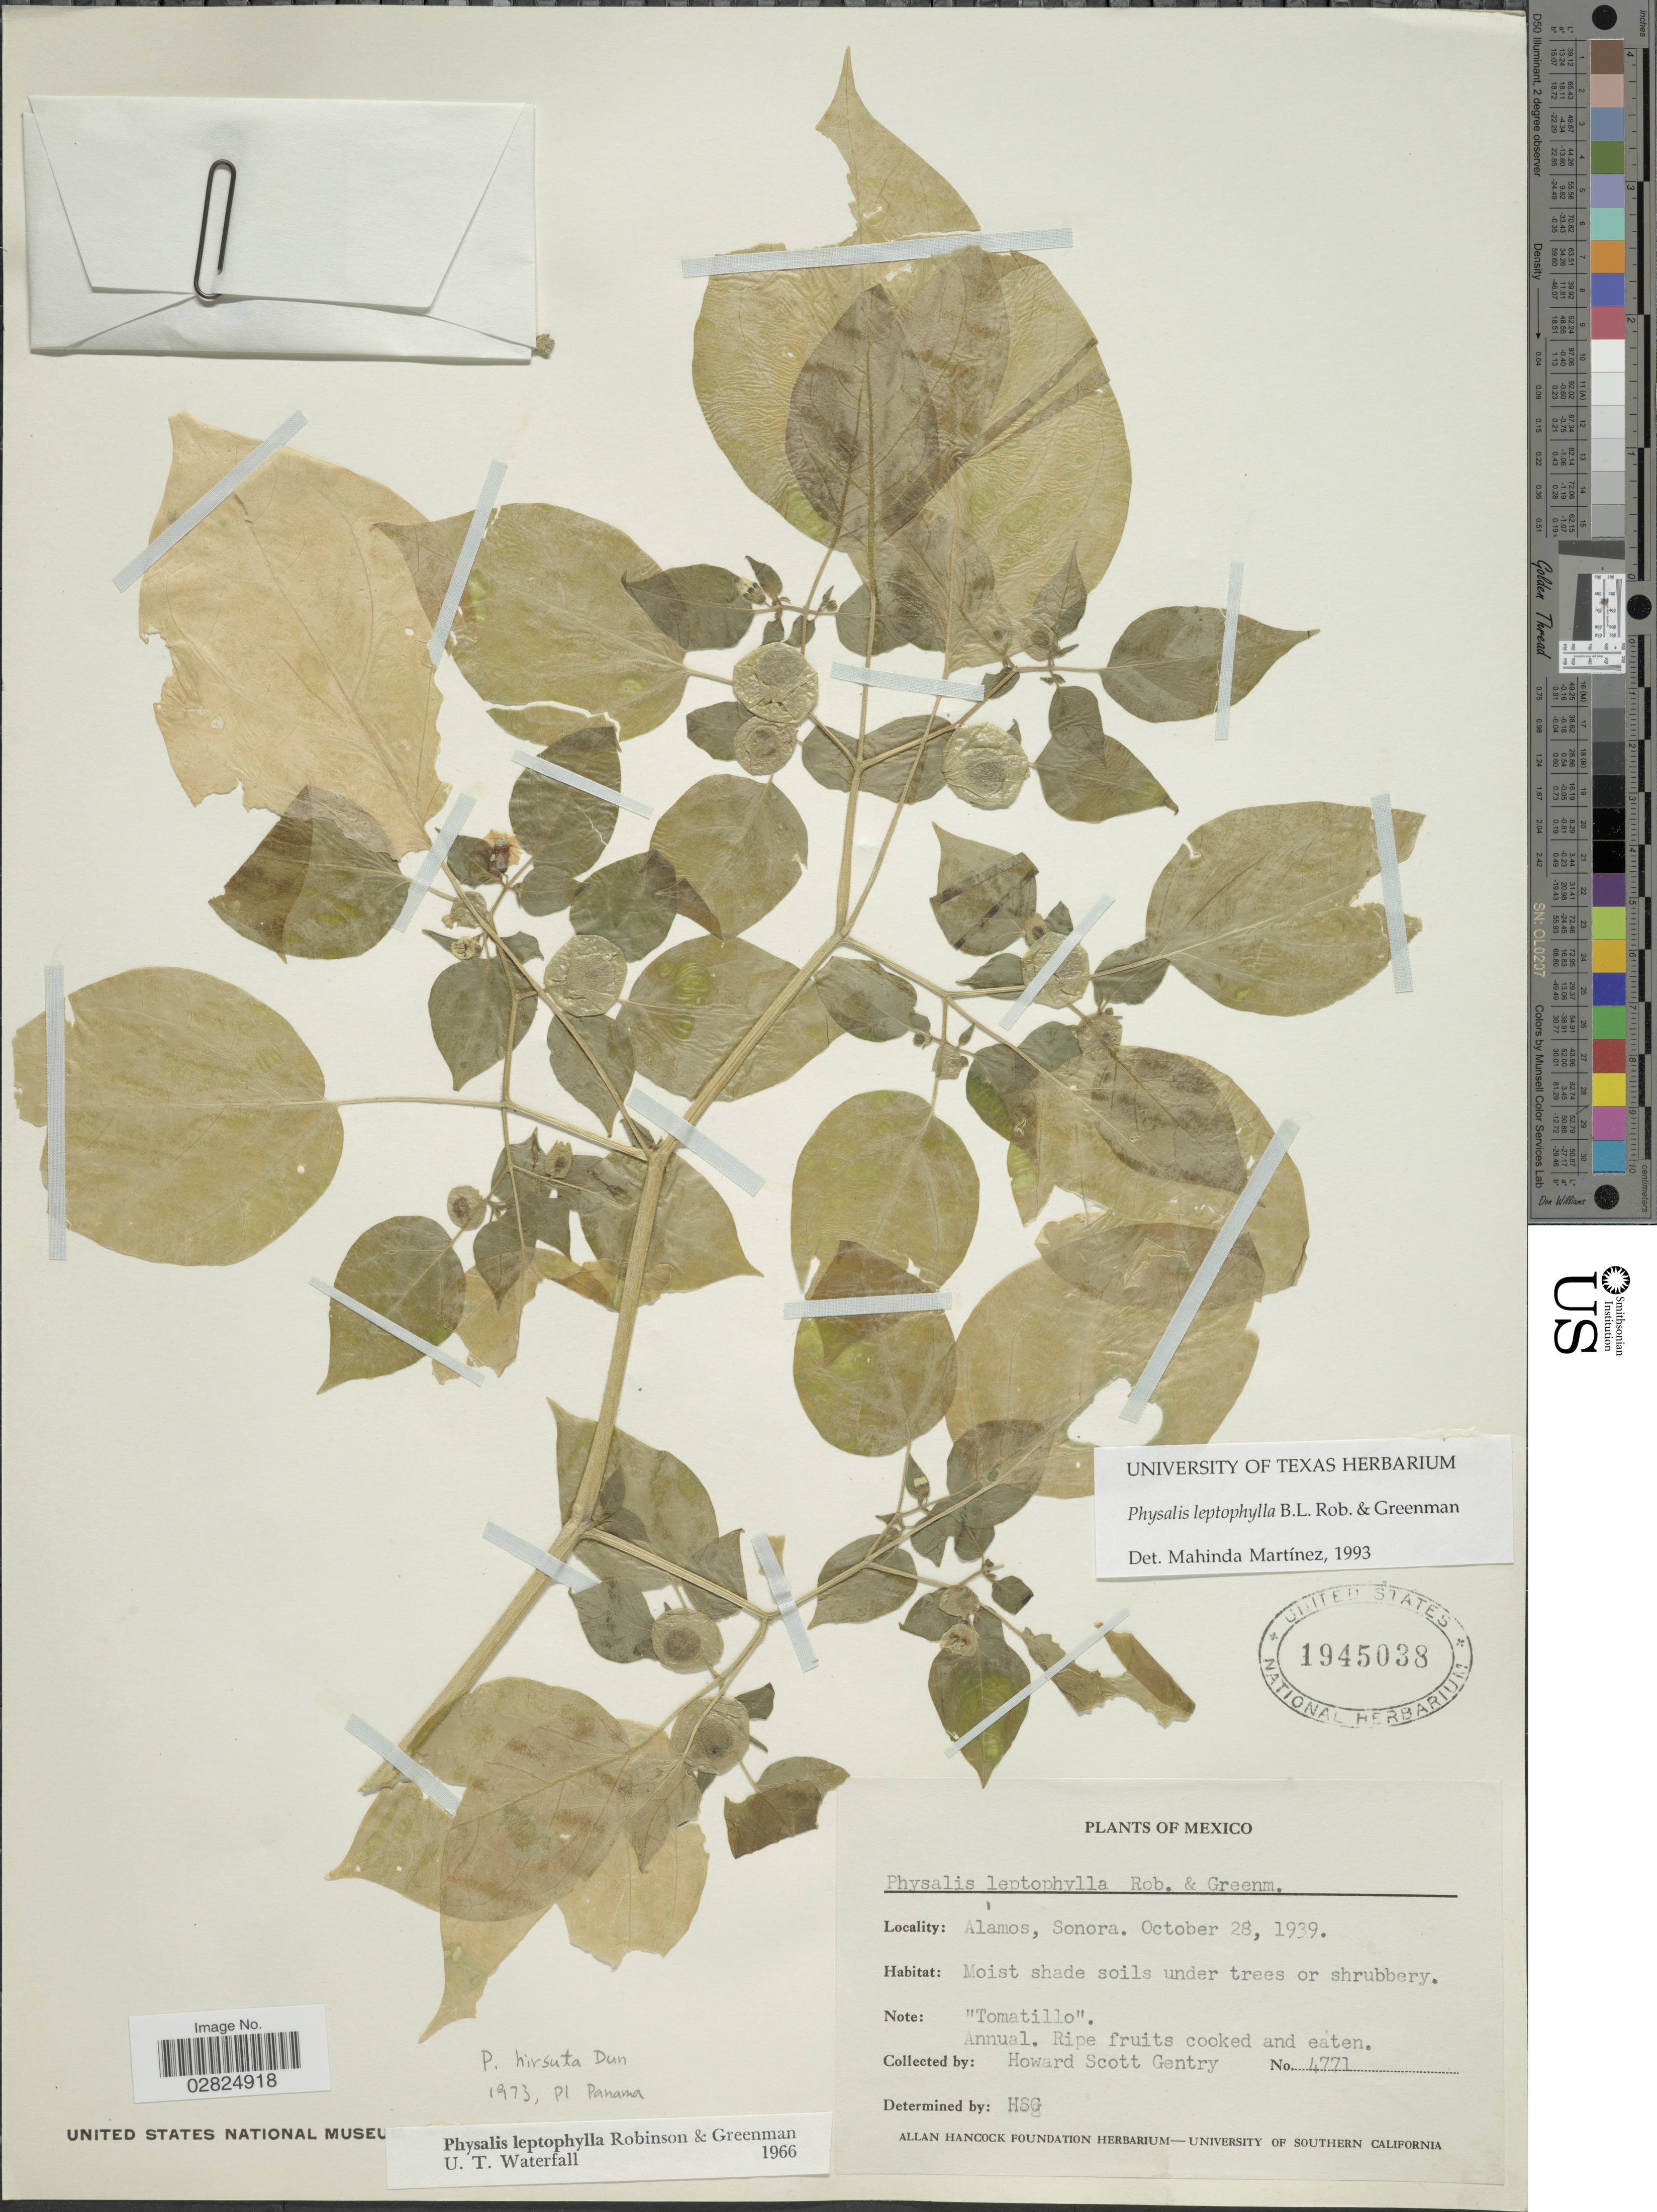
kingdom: Plantae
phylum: Tracheophyta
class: Magnoliopsida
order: Solanales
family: Solanaceae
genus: Physalis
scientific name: Physalis leptophylla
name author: B.L. Rob. & Greenm.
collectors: H. S. Gentry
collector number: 4771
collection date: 1939-10-28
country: Mexico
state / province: Sonora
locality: Alamos.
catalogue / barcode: US 1945038